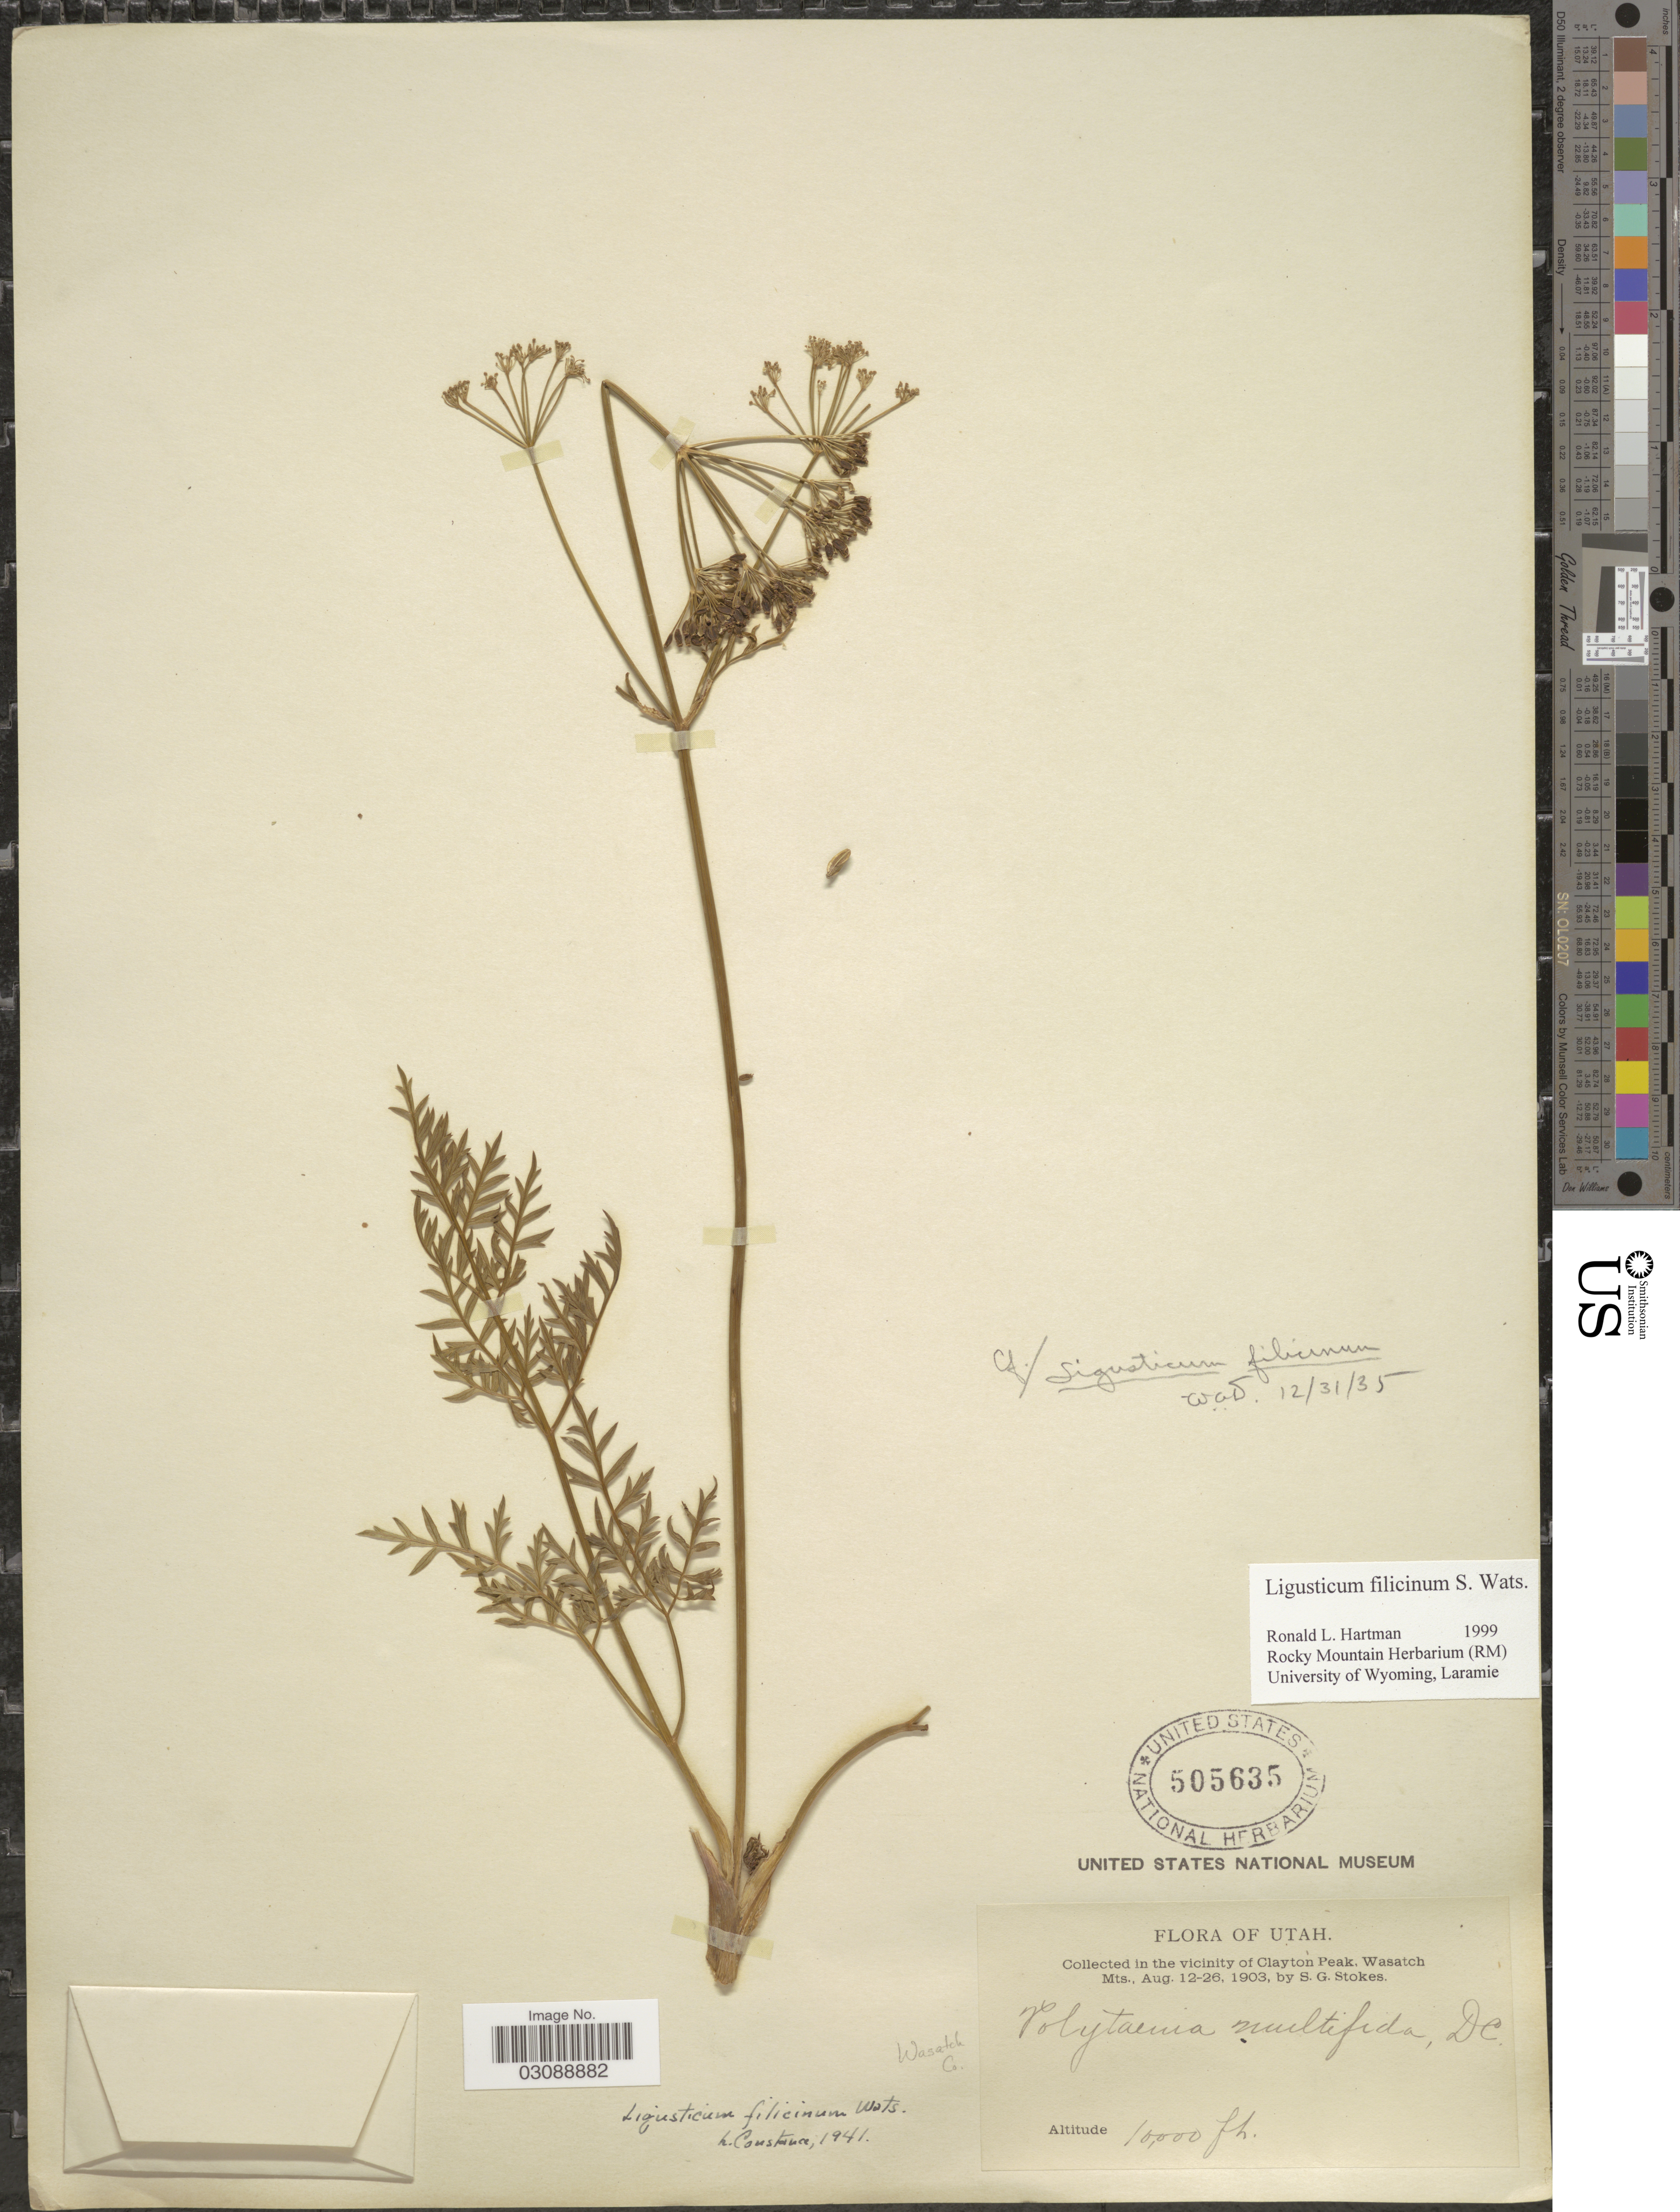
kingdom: Plantae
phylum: Tracheophyta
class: Magnoliopsida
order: Apiales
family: Apiaceae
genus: Ligusticum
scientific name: Ligusticum filicinum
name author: S. Watson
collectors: S. G. Stokes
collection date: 1903-08-12/1903-08-26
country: United States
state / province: Utah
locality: In the vicinity of Clayton's Peak, Wasatch Mts. Wasatch Co.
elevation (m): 3048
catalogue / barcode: US 505635